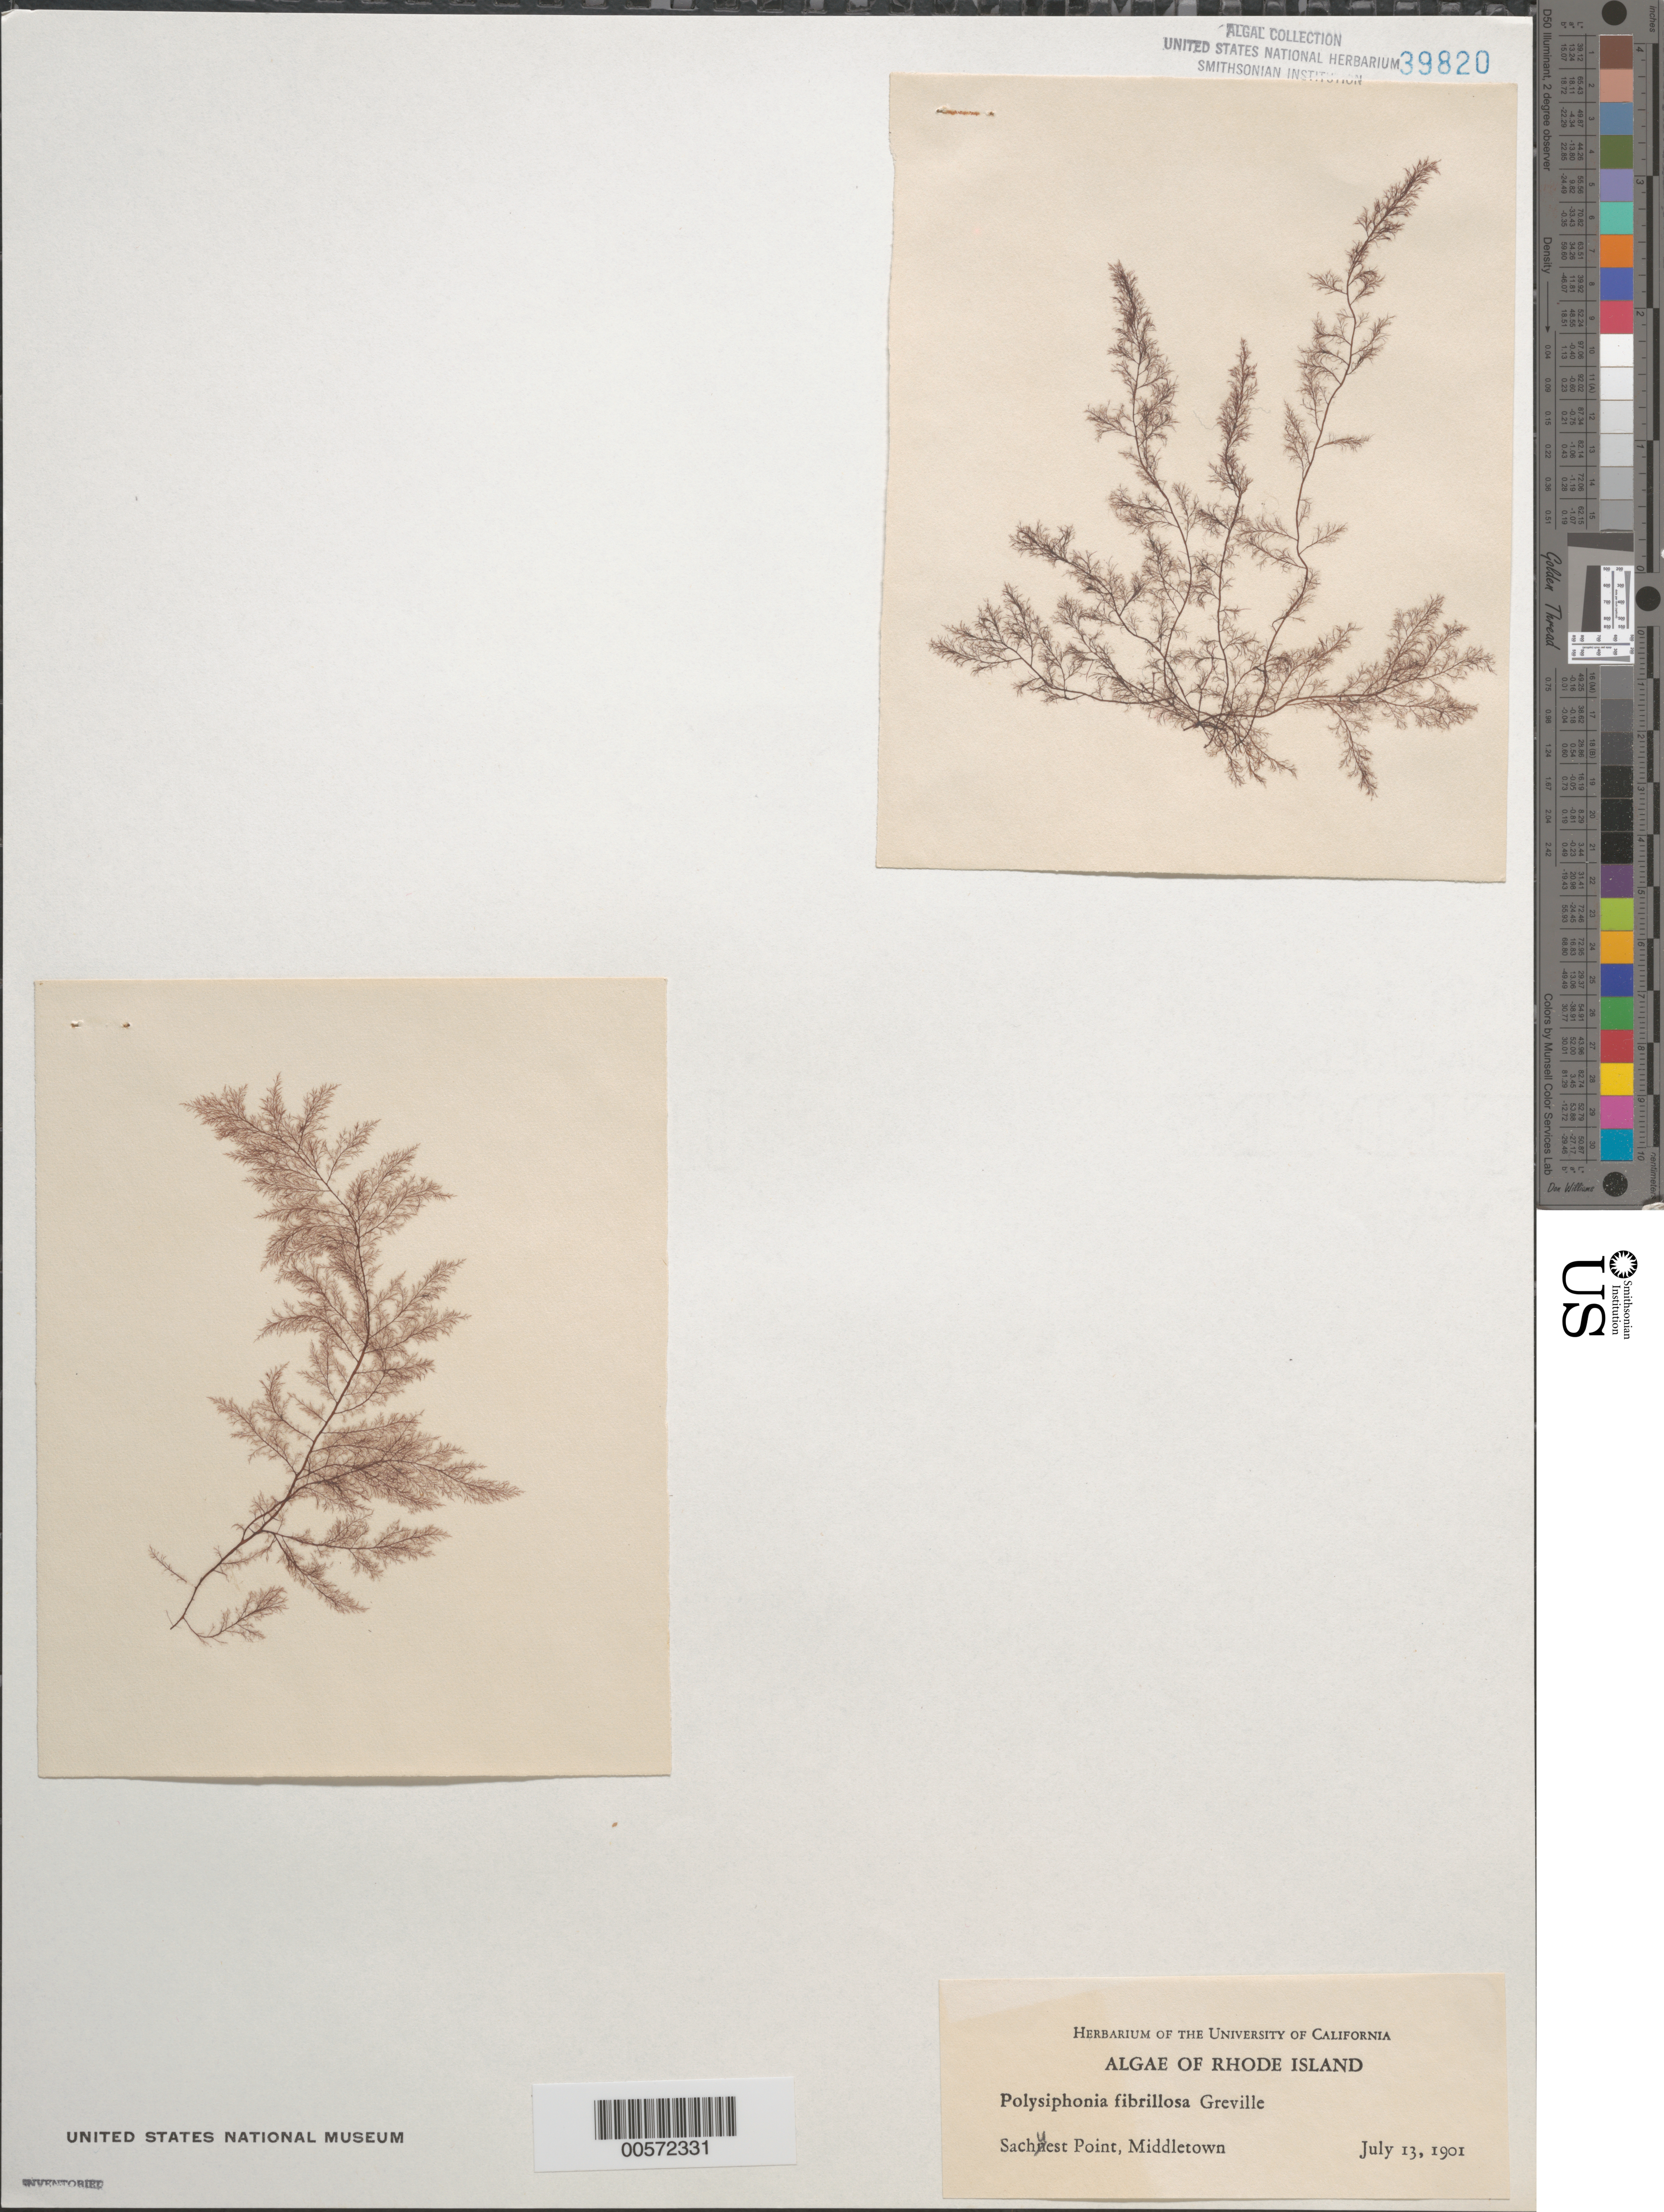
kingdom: Plantae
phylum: Rhodophyta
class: Florideophyceae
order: Ceramiales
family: Rhodomelaceae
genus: Leptosiphonia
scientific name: Leptosiphonia fibrillosa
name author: (C. Agardh) Savoie & G.W. Saunders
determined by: Algae name updating Project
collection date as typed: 13 Jul 1901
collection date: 1901-07-13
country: United States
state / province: Rhode Island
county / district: Newport County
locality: Sachuest Point (Sachnest Point), Middletown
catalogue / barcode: US 39820